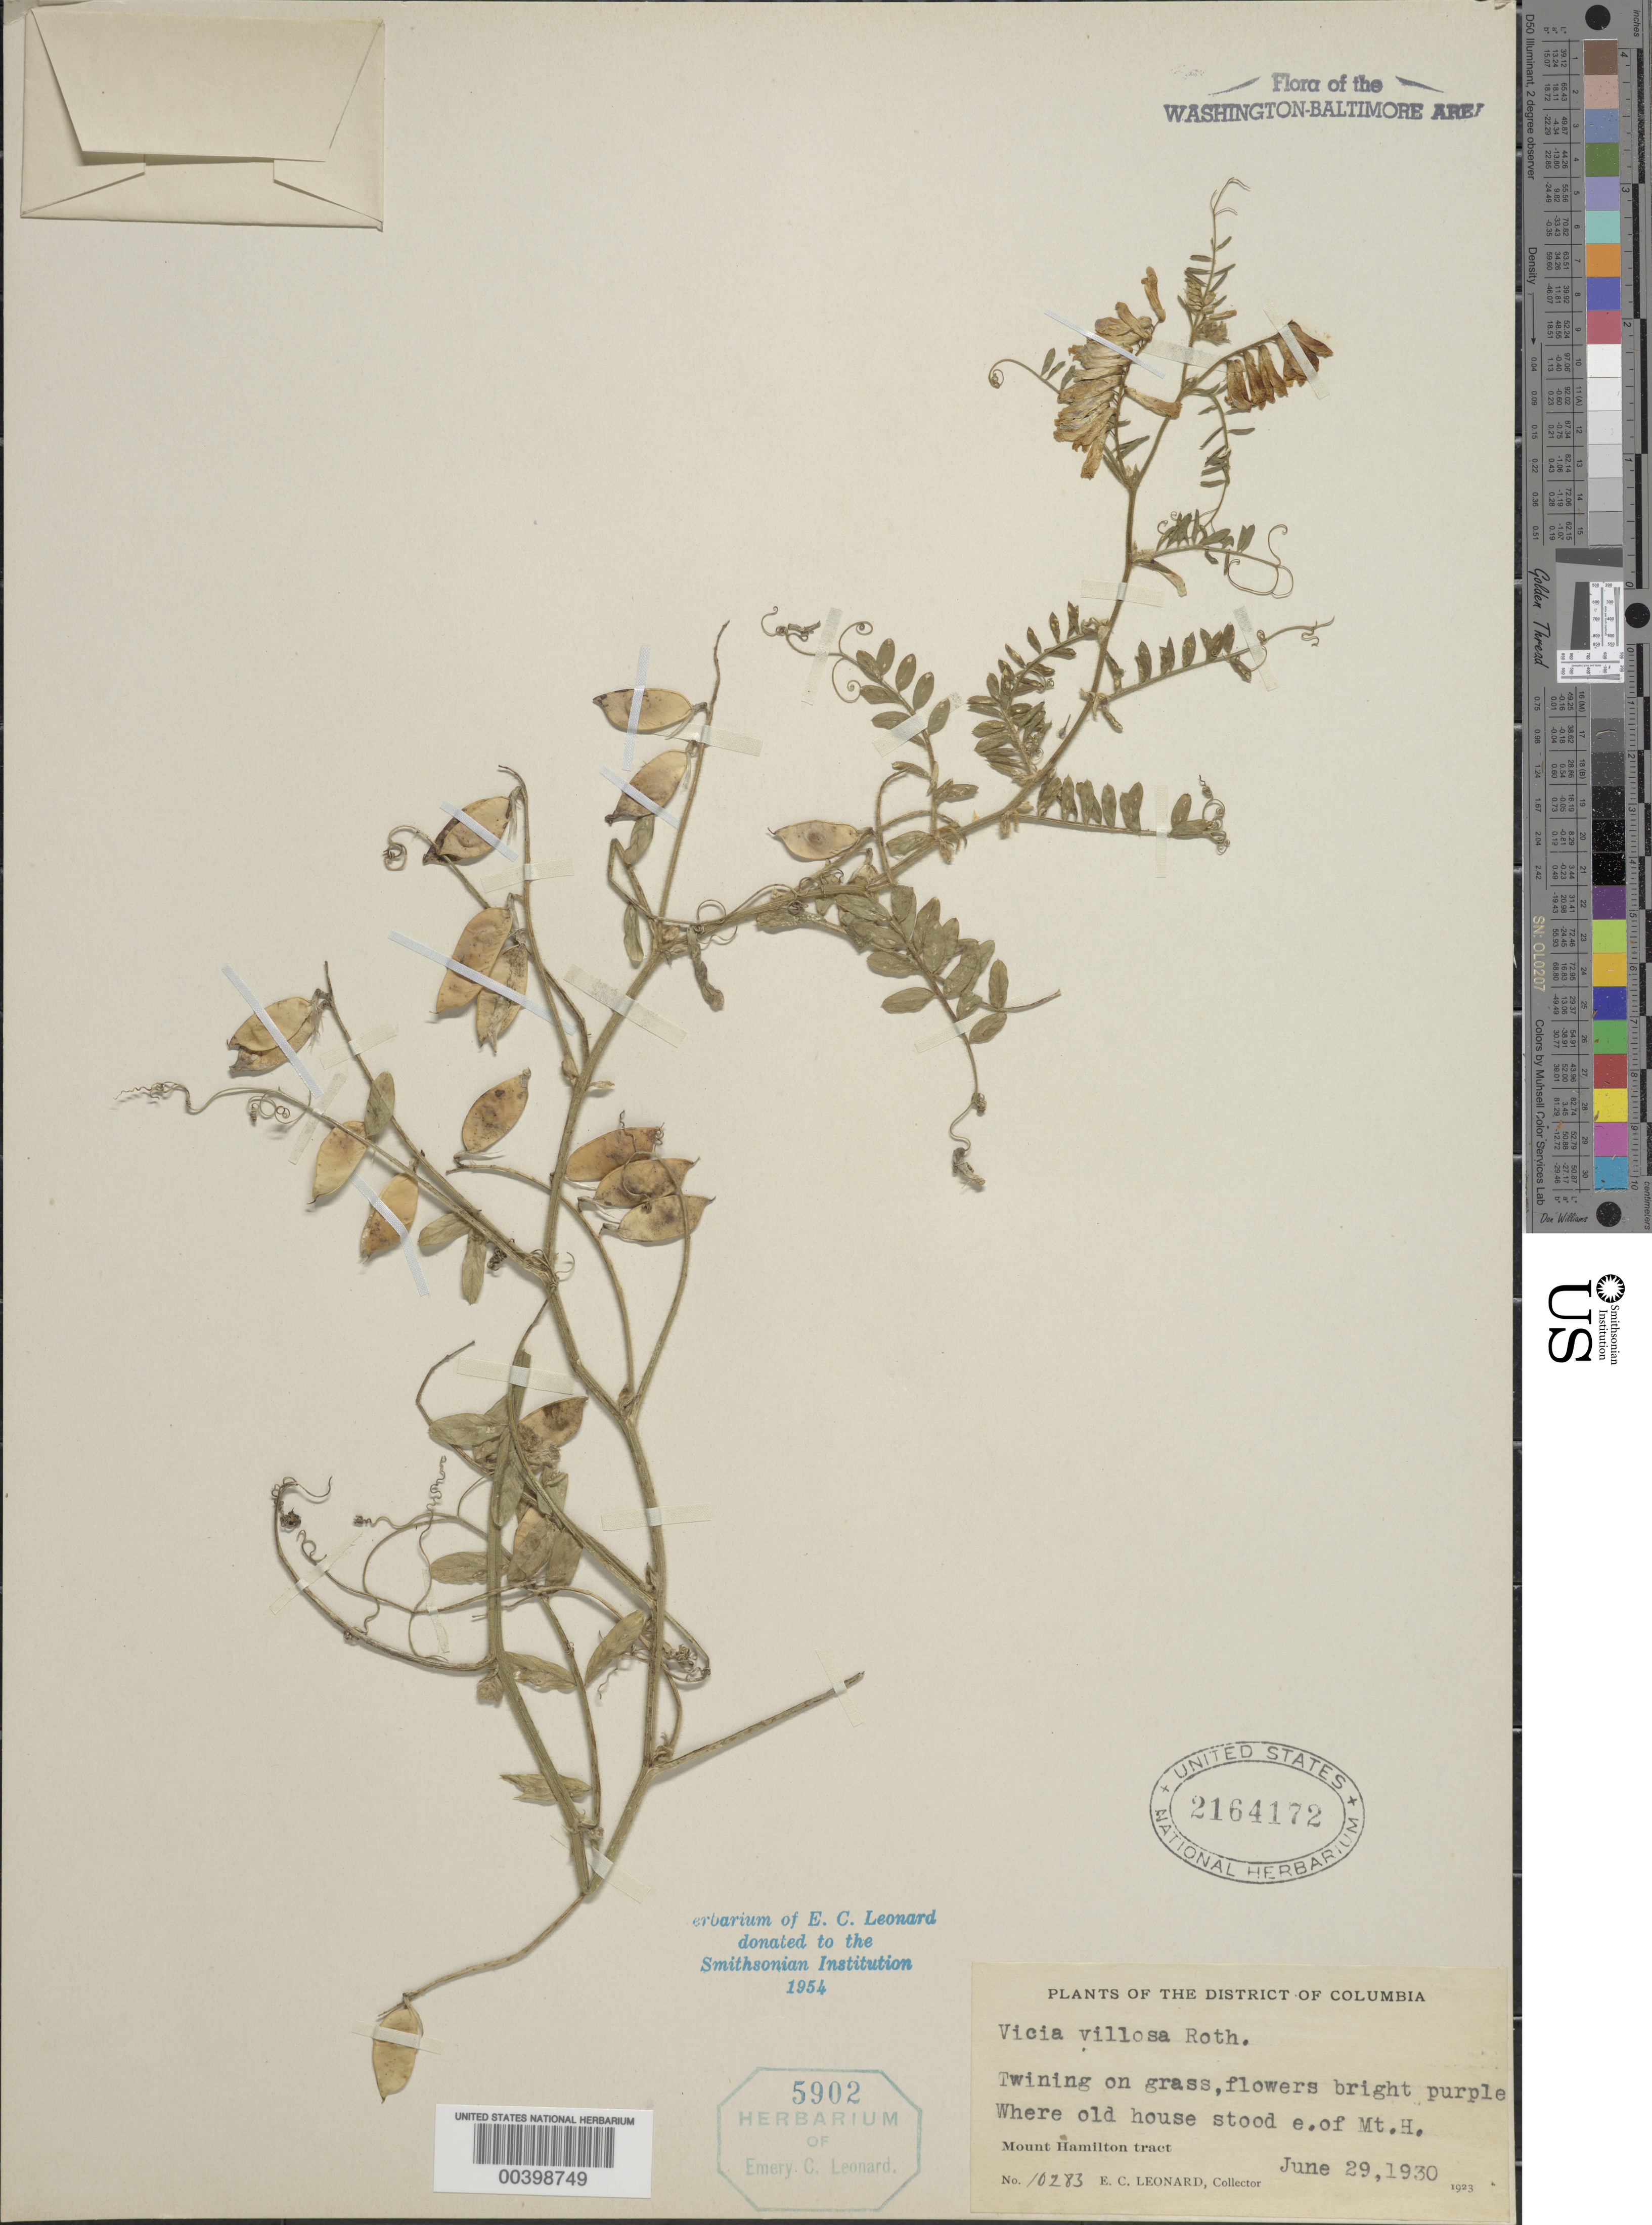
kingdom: Plantae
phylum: Tracheophyta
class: Magnoliopsida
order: Fabales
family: Fabaceae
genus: Vicia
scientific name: Vicia villosa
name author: Roth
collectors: E. C. Leonard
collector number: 10283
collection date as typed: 29 Jun 1930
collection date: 1930-06-29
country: United States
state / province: District of Columbia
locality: Mount Hamilton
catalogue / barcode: US 2164172